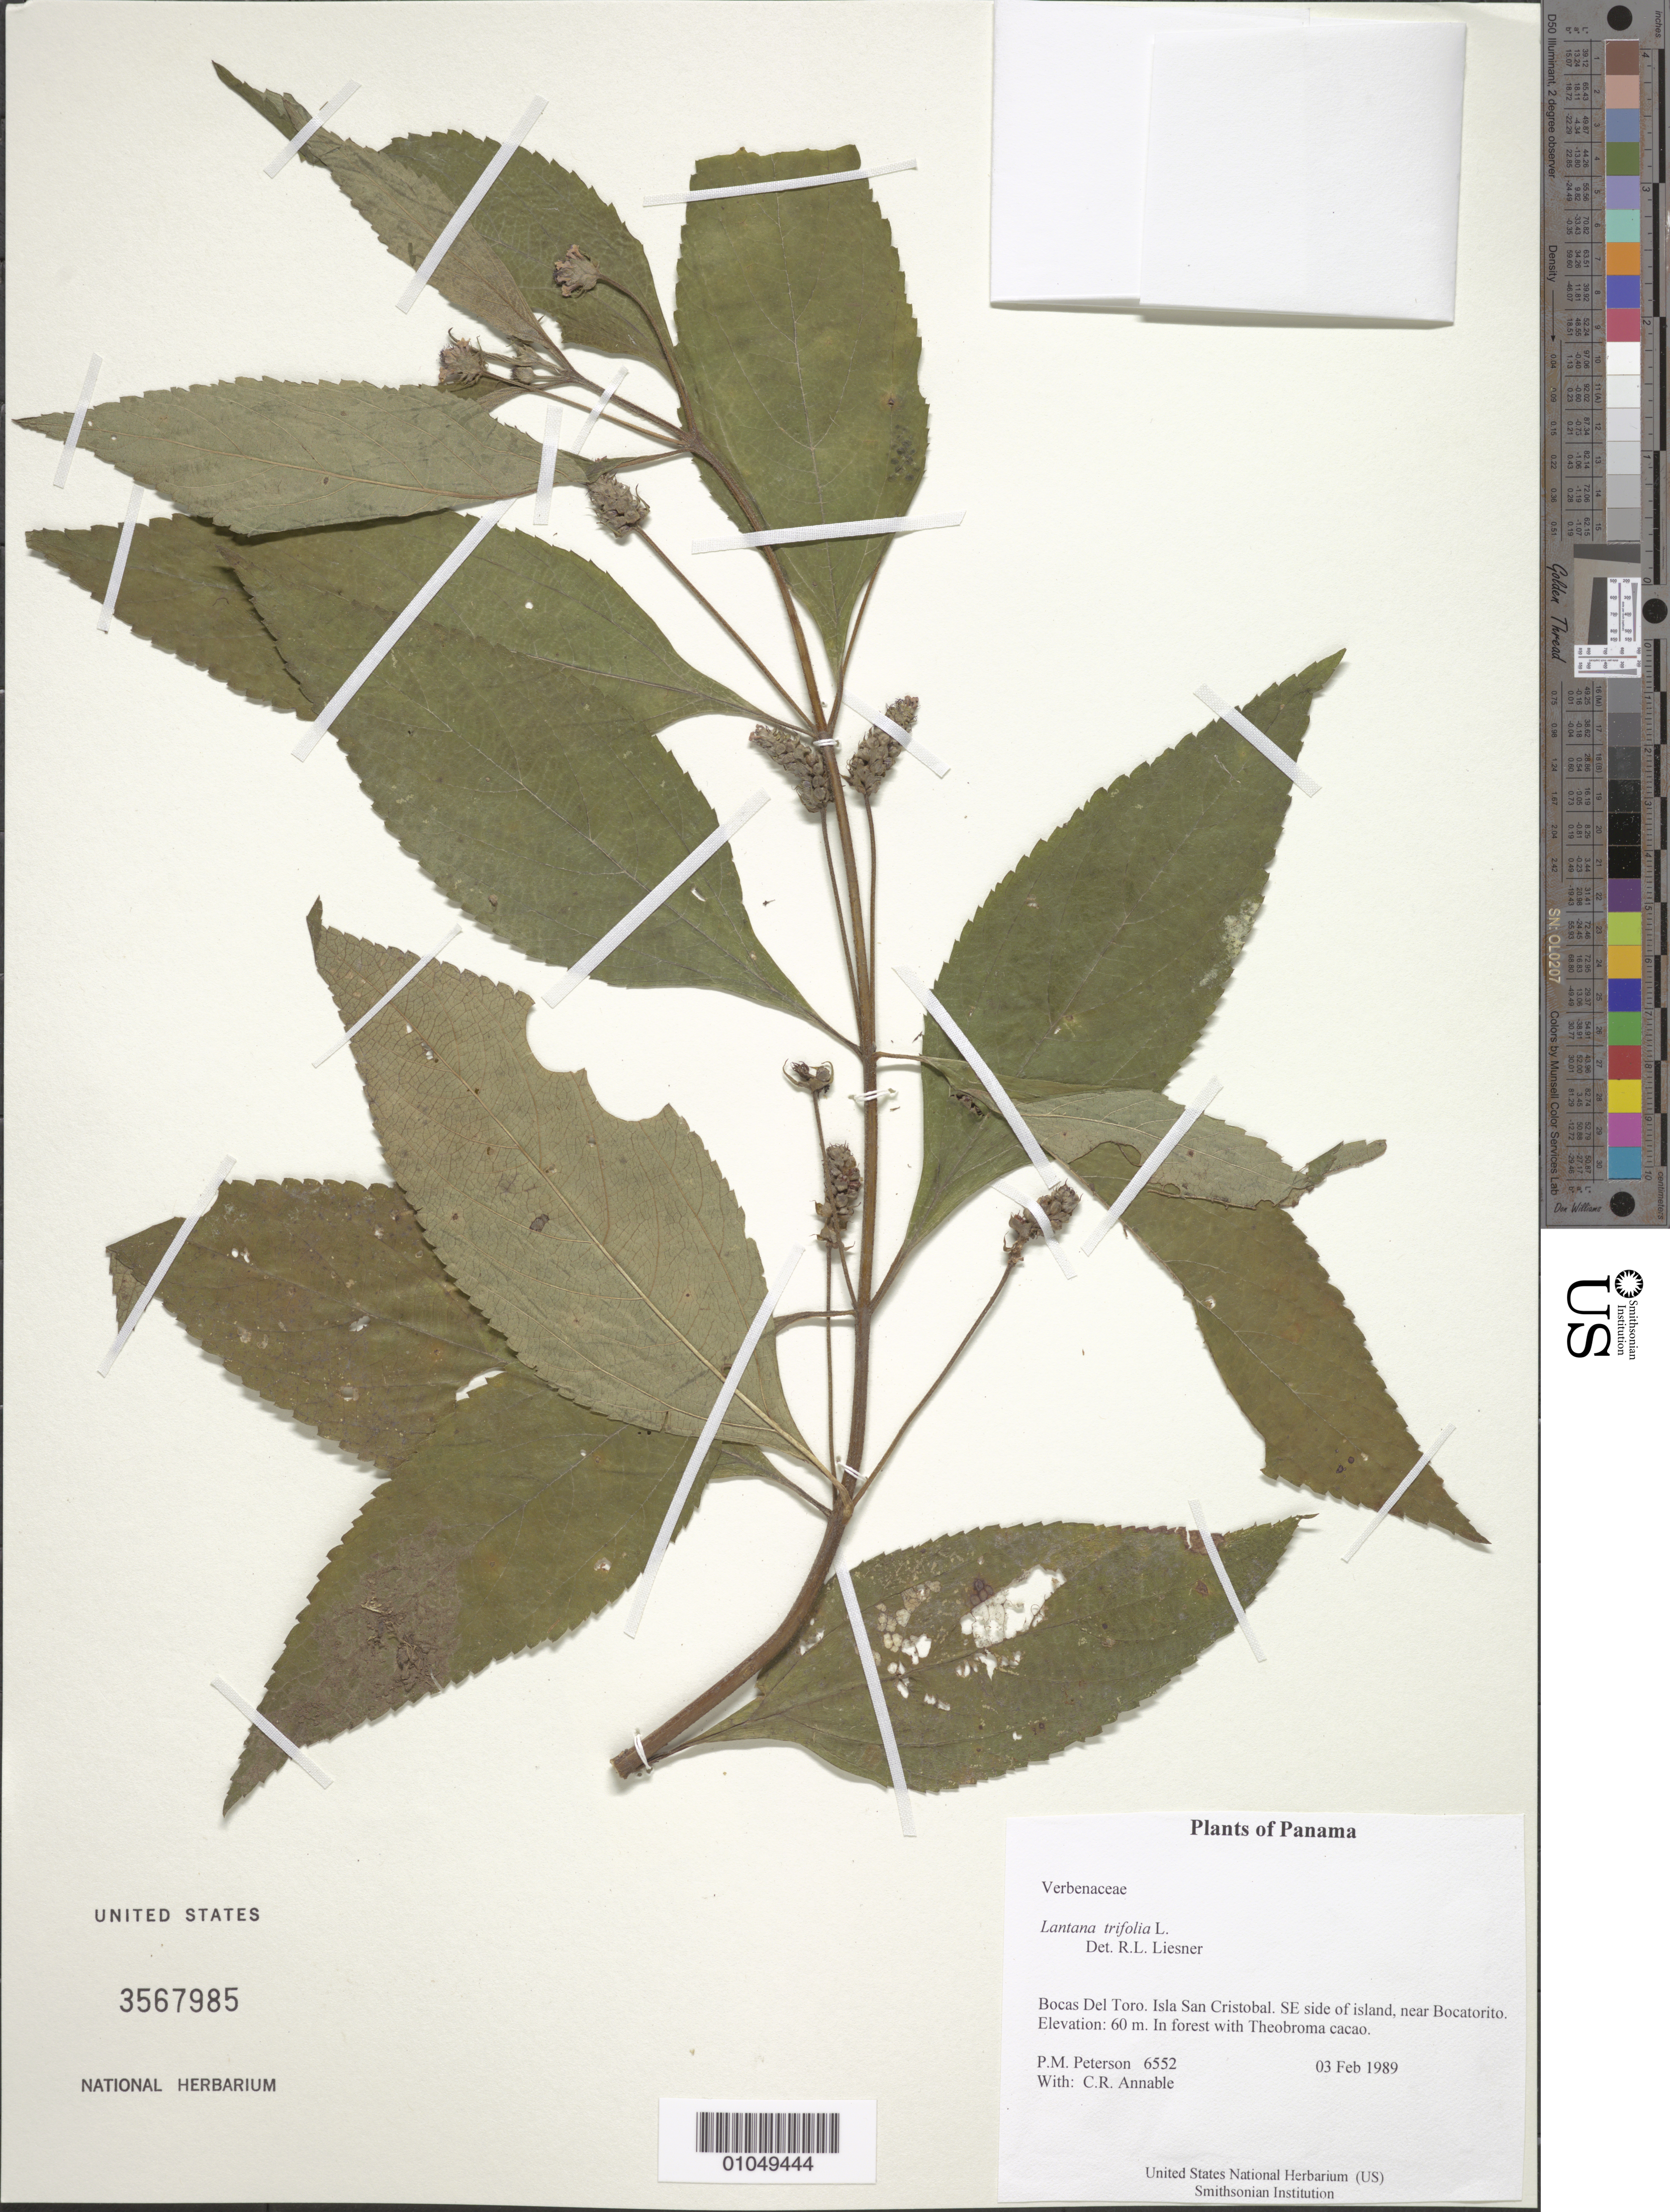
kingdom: Plantae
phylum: Tracheophyta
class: Magnoliopsida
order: Lamiales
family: Verbenaceae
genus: Lantana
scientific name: Lantana trifolia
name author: L.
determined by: Liesner, R. L.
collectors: P. M. Peterson & C. R. Annable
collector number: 06552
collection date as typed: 03 Feb 1989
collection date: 1989-02-03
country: Panama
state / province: Bocas del Toro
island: San Cristobal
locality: SE side of island, near Bocatorito.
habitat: In forest with Theobroma cacao.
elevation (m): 60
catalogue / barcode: US 3567985